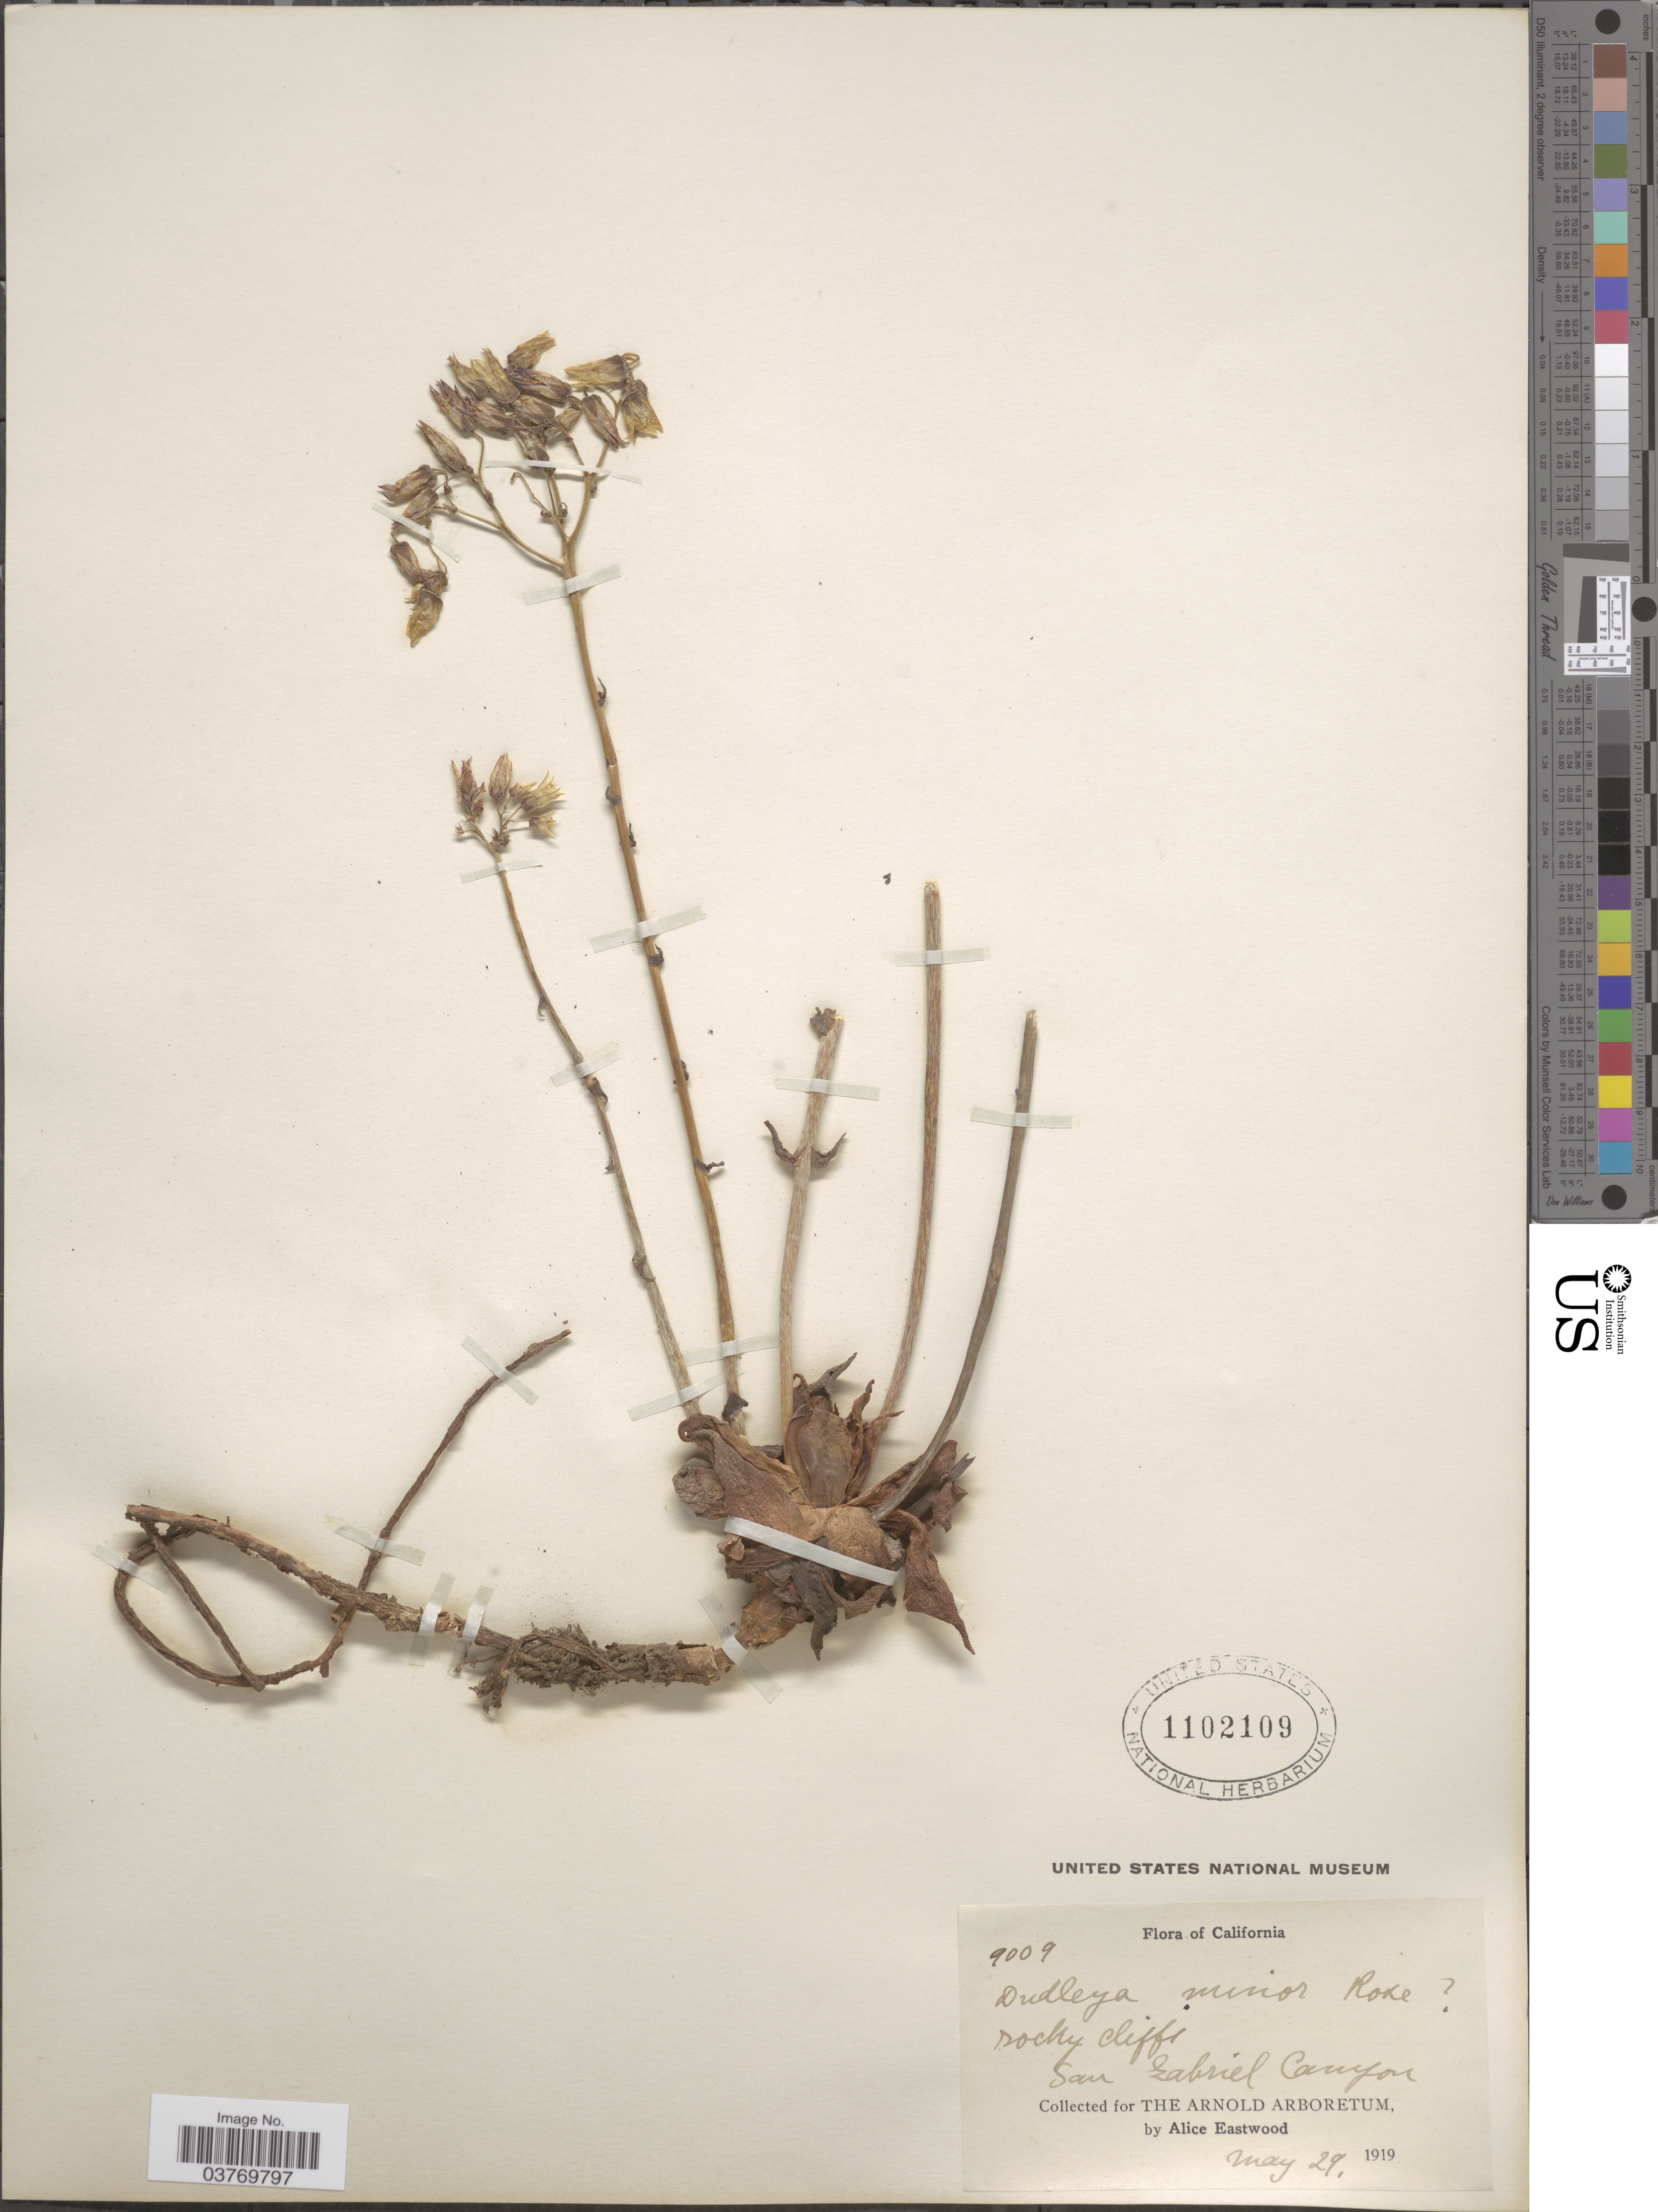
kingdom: Plantae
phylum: Tracheophyta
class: Magnoliopsida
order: Saxifragales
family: Crassulaceae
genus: Dudleya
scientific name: Dudleya lanceolata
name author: (Nutt.) Britton & Rose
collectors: A. Eastwood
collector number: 9009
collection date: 1919-05-29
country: United States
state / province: California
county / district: Los Angeles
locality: San Gabriel Canyon.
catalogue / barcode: US 1102109